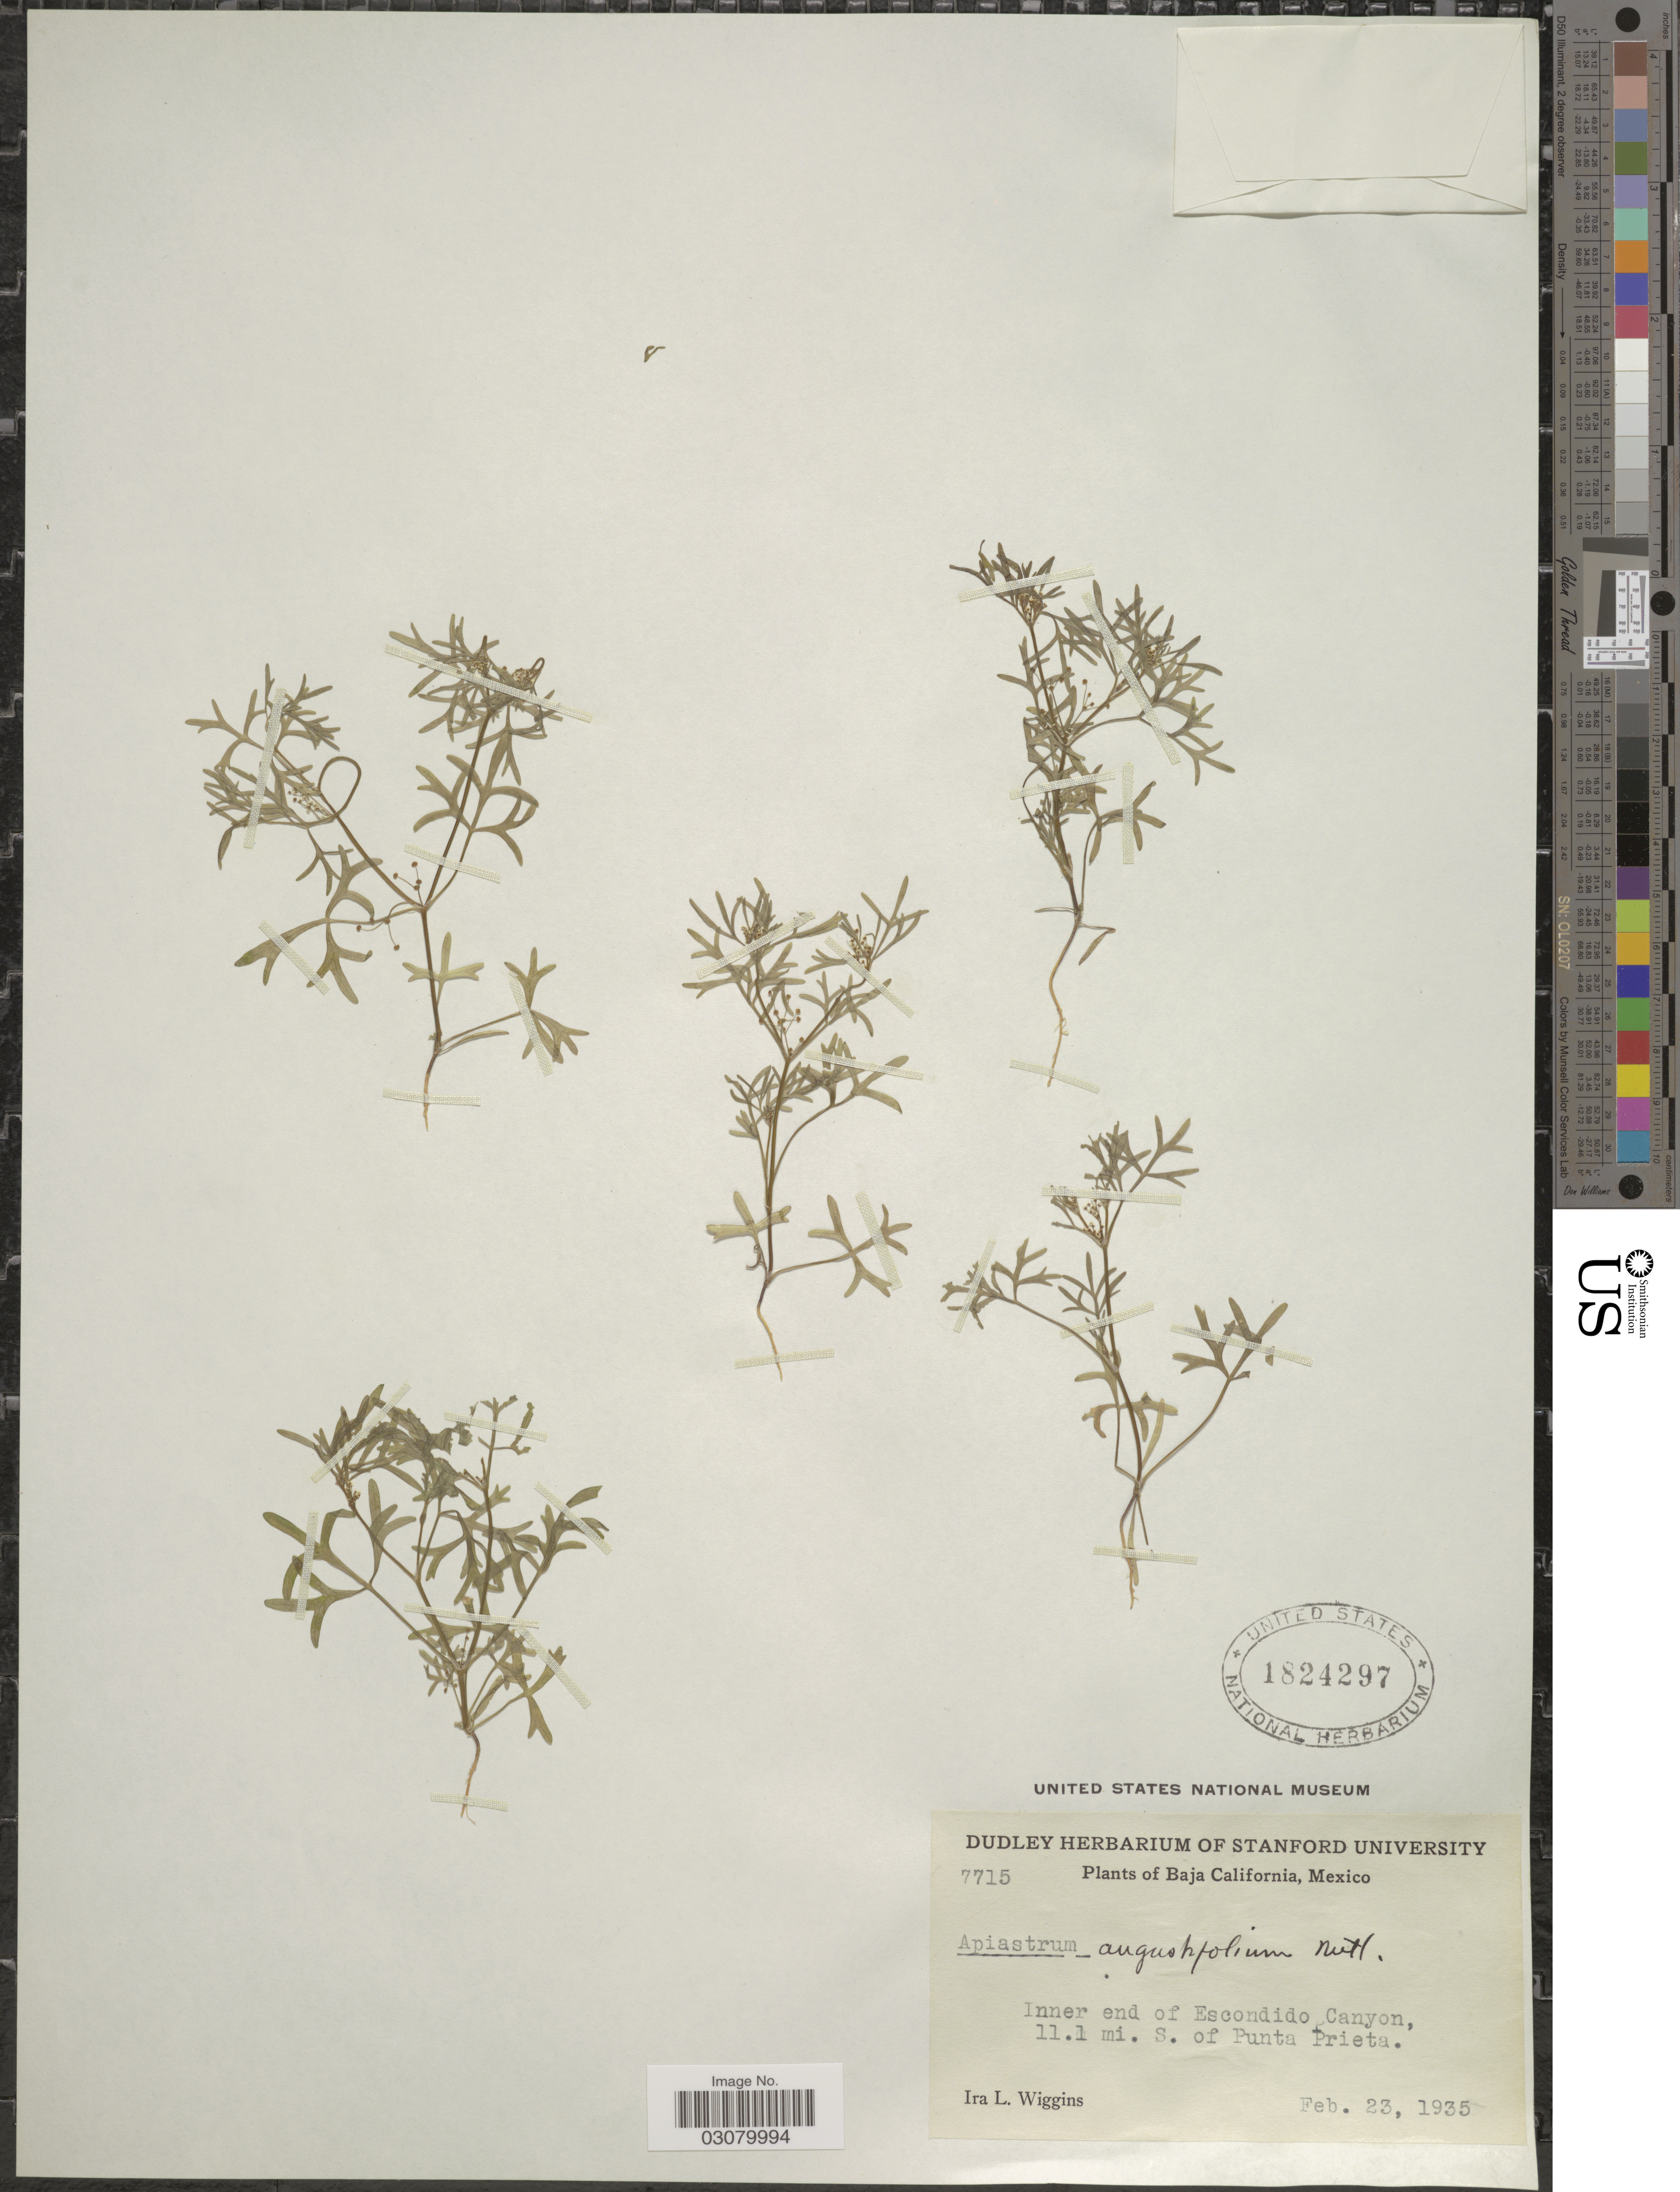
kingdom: Plantae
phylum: Tracheophyta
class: Magnoliopsida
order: Apiales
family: Apiaceae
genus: Apiastrum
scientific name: Apiastrum angustifolium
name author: Nutt.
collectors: I. L. Wiggins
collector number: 7715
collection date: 1935-02-23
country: Mexico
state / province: Baja California Norte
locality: Inner end of Escondido Canyon, 11.1 mi. S. of Punta Prieta.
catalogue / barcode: US 1824297